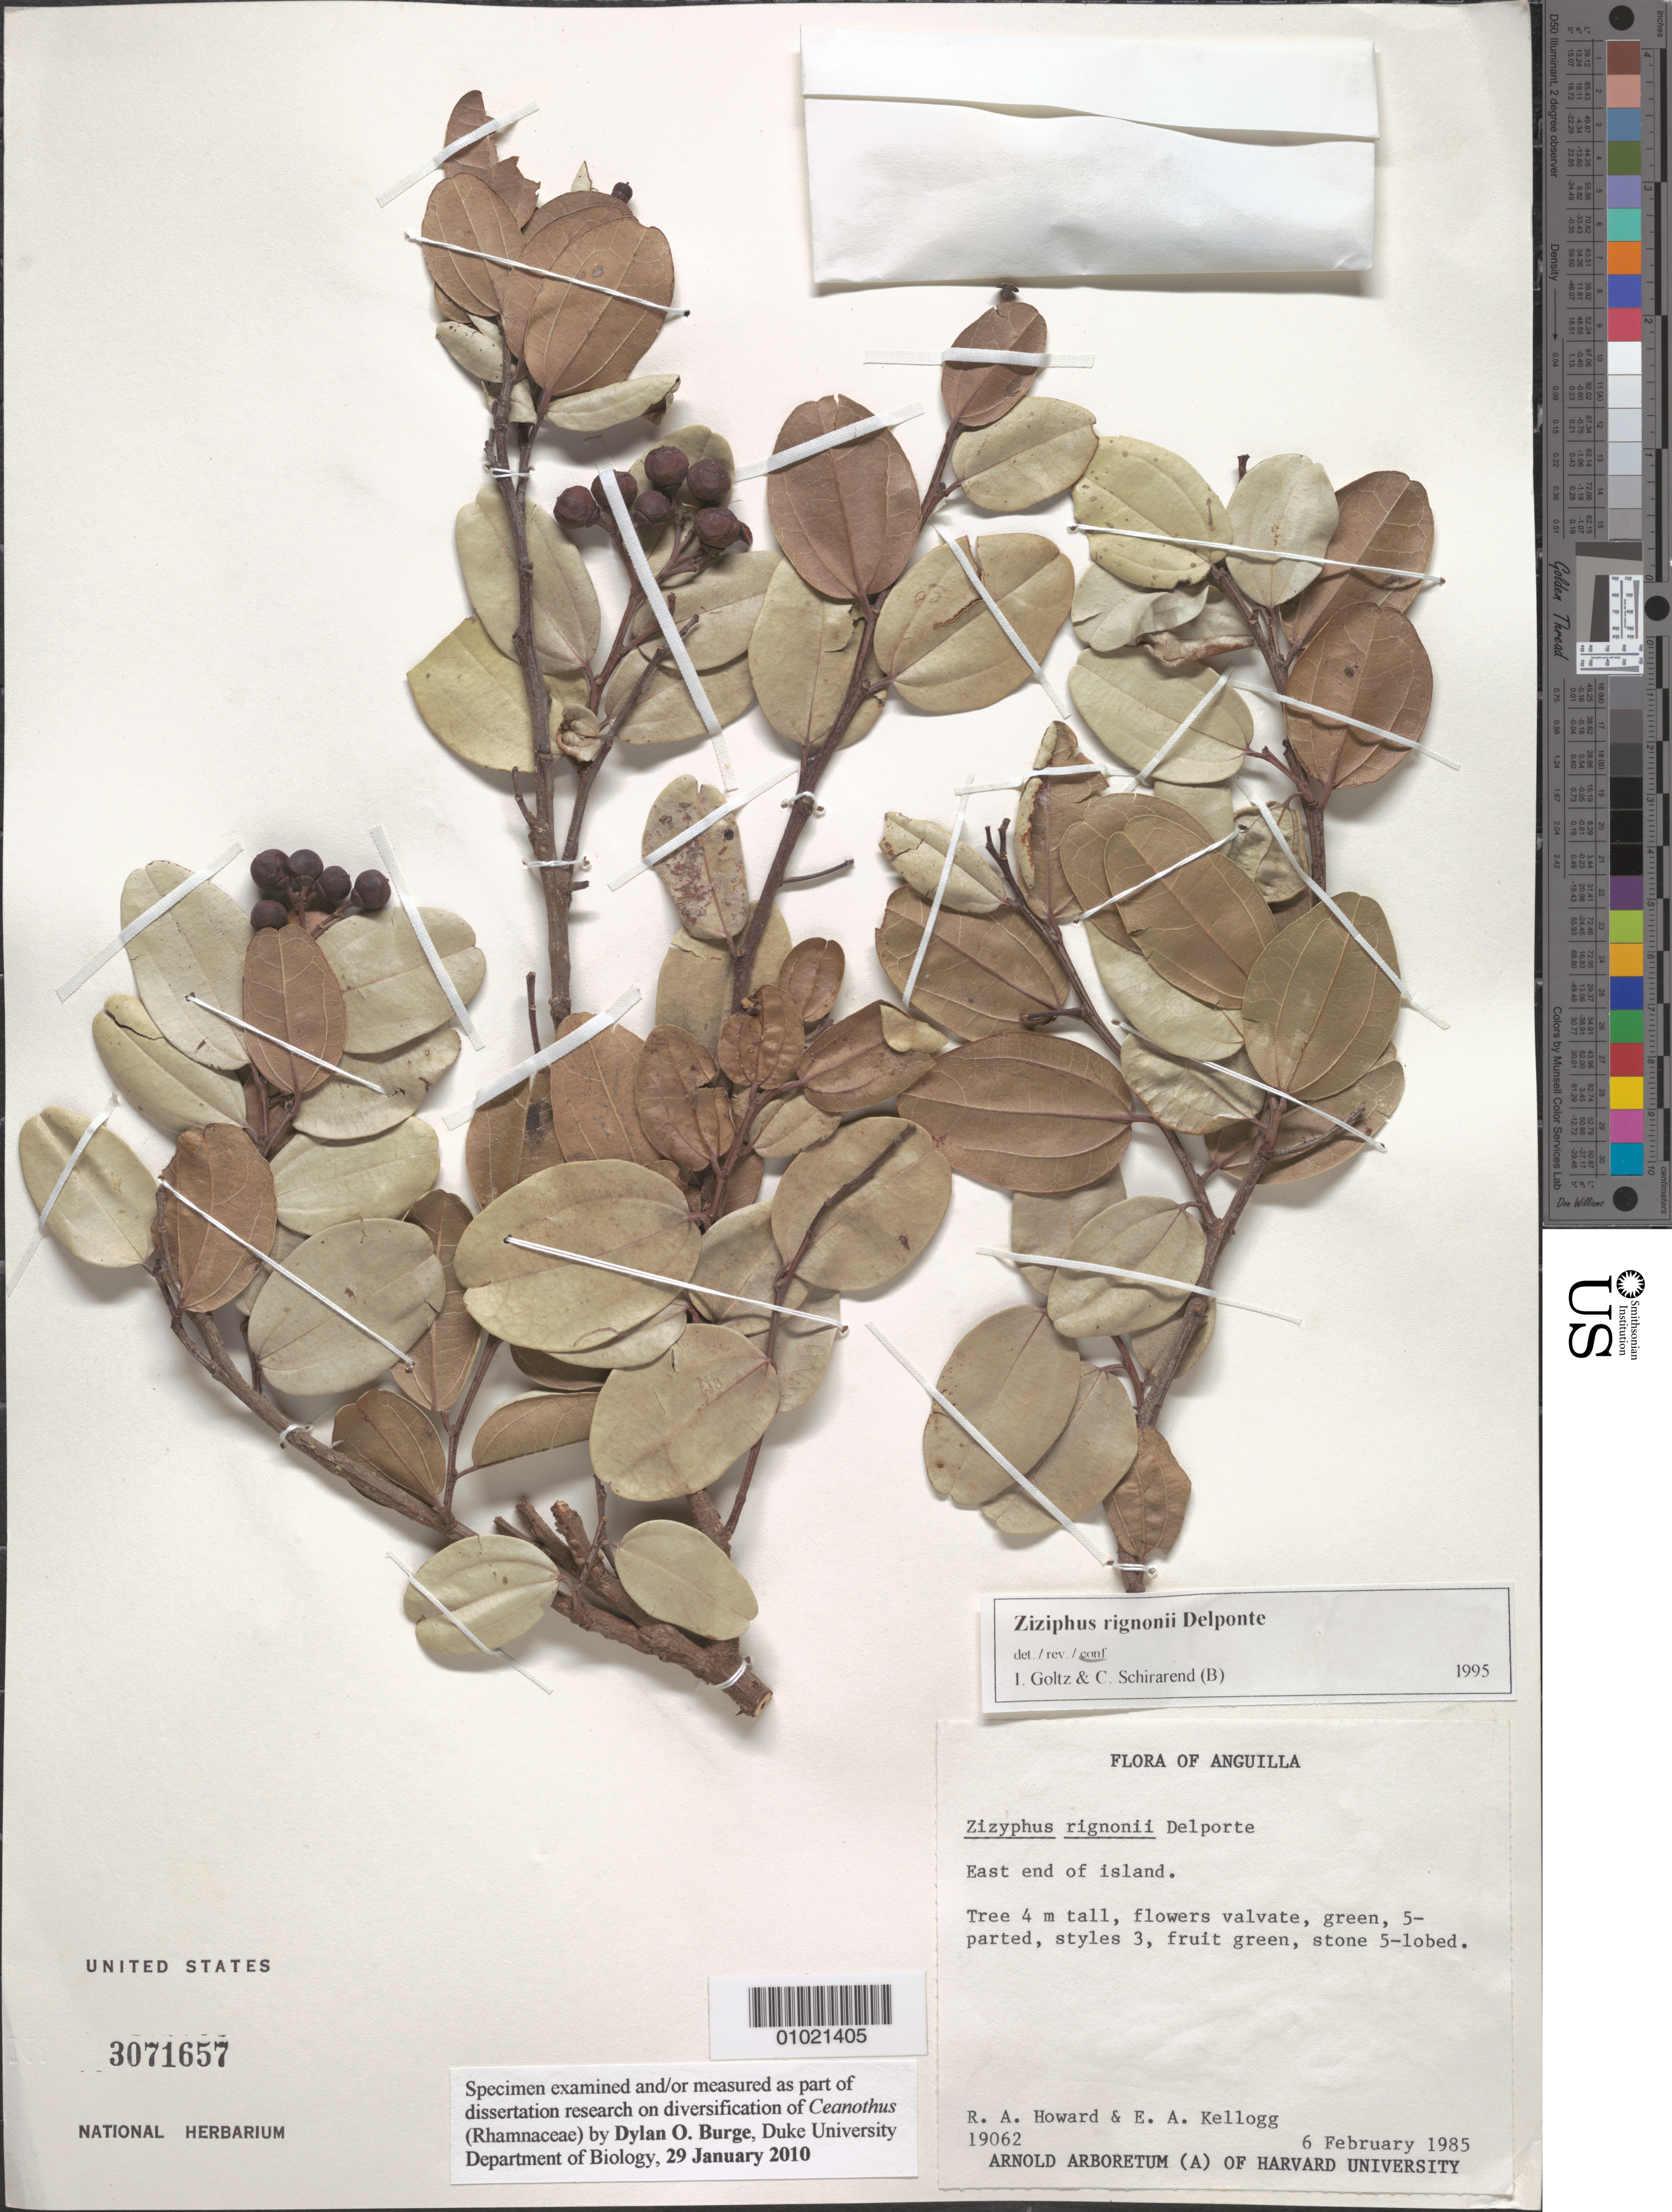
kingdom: Plantae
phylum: Tracheophyta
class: Magnoliopsida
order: Rosales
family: Rhamnaceae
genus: Sarcomphalus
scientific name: Sarcomphalus domingensis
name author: (Spreng.) Krug & Urb.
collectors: R. A. Howard & E. A. Kellogg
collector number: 19062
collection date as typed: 06 Feb 1985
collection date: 1985-02-06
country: Anguilla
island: Anguilla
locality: East end of island.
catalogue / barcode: US 3071657